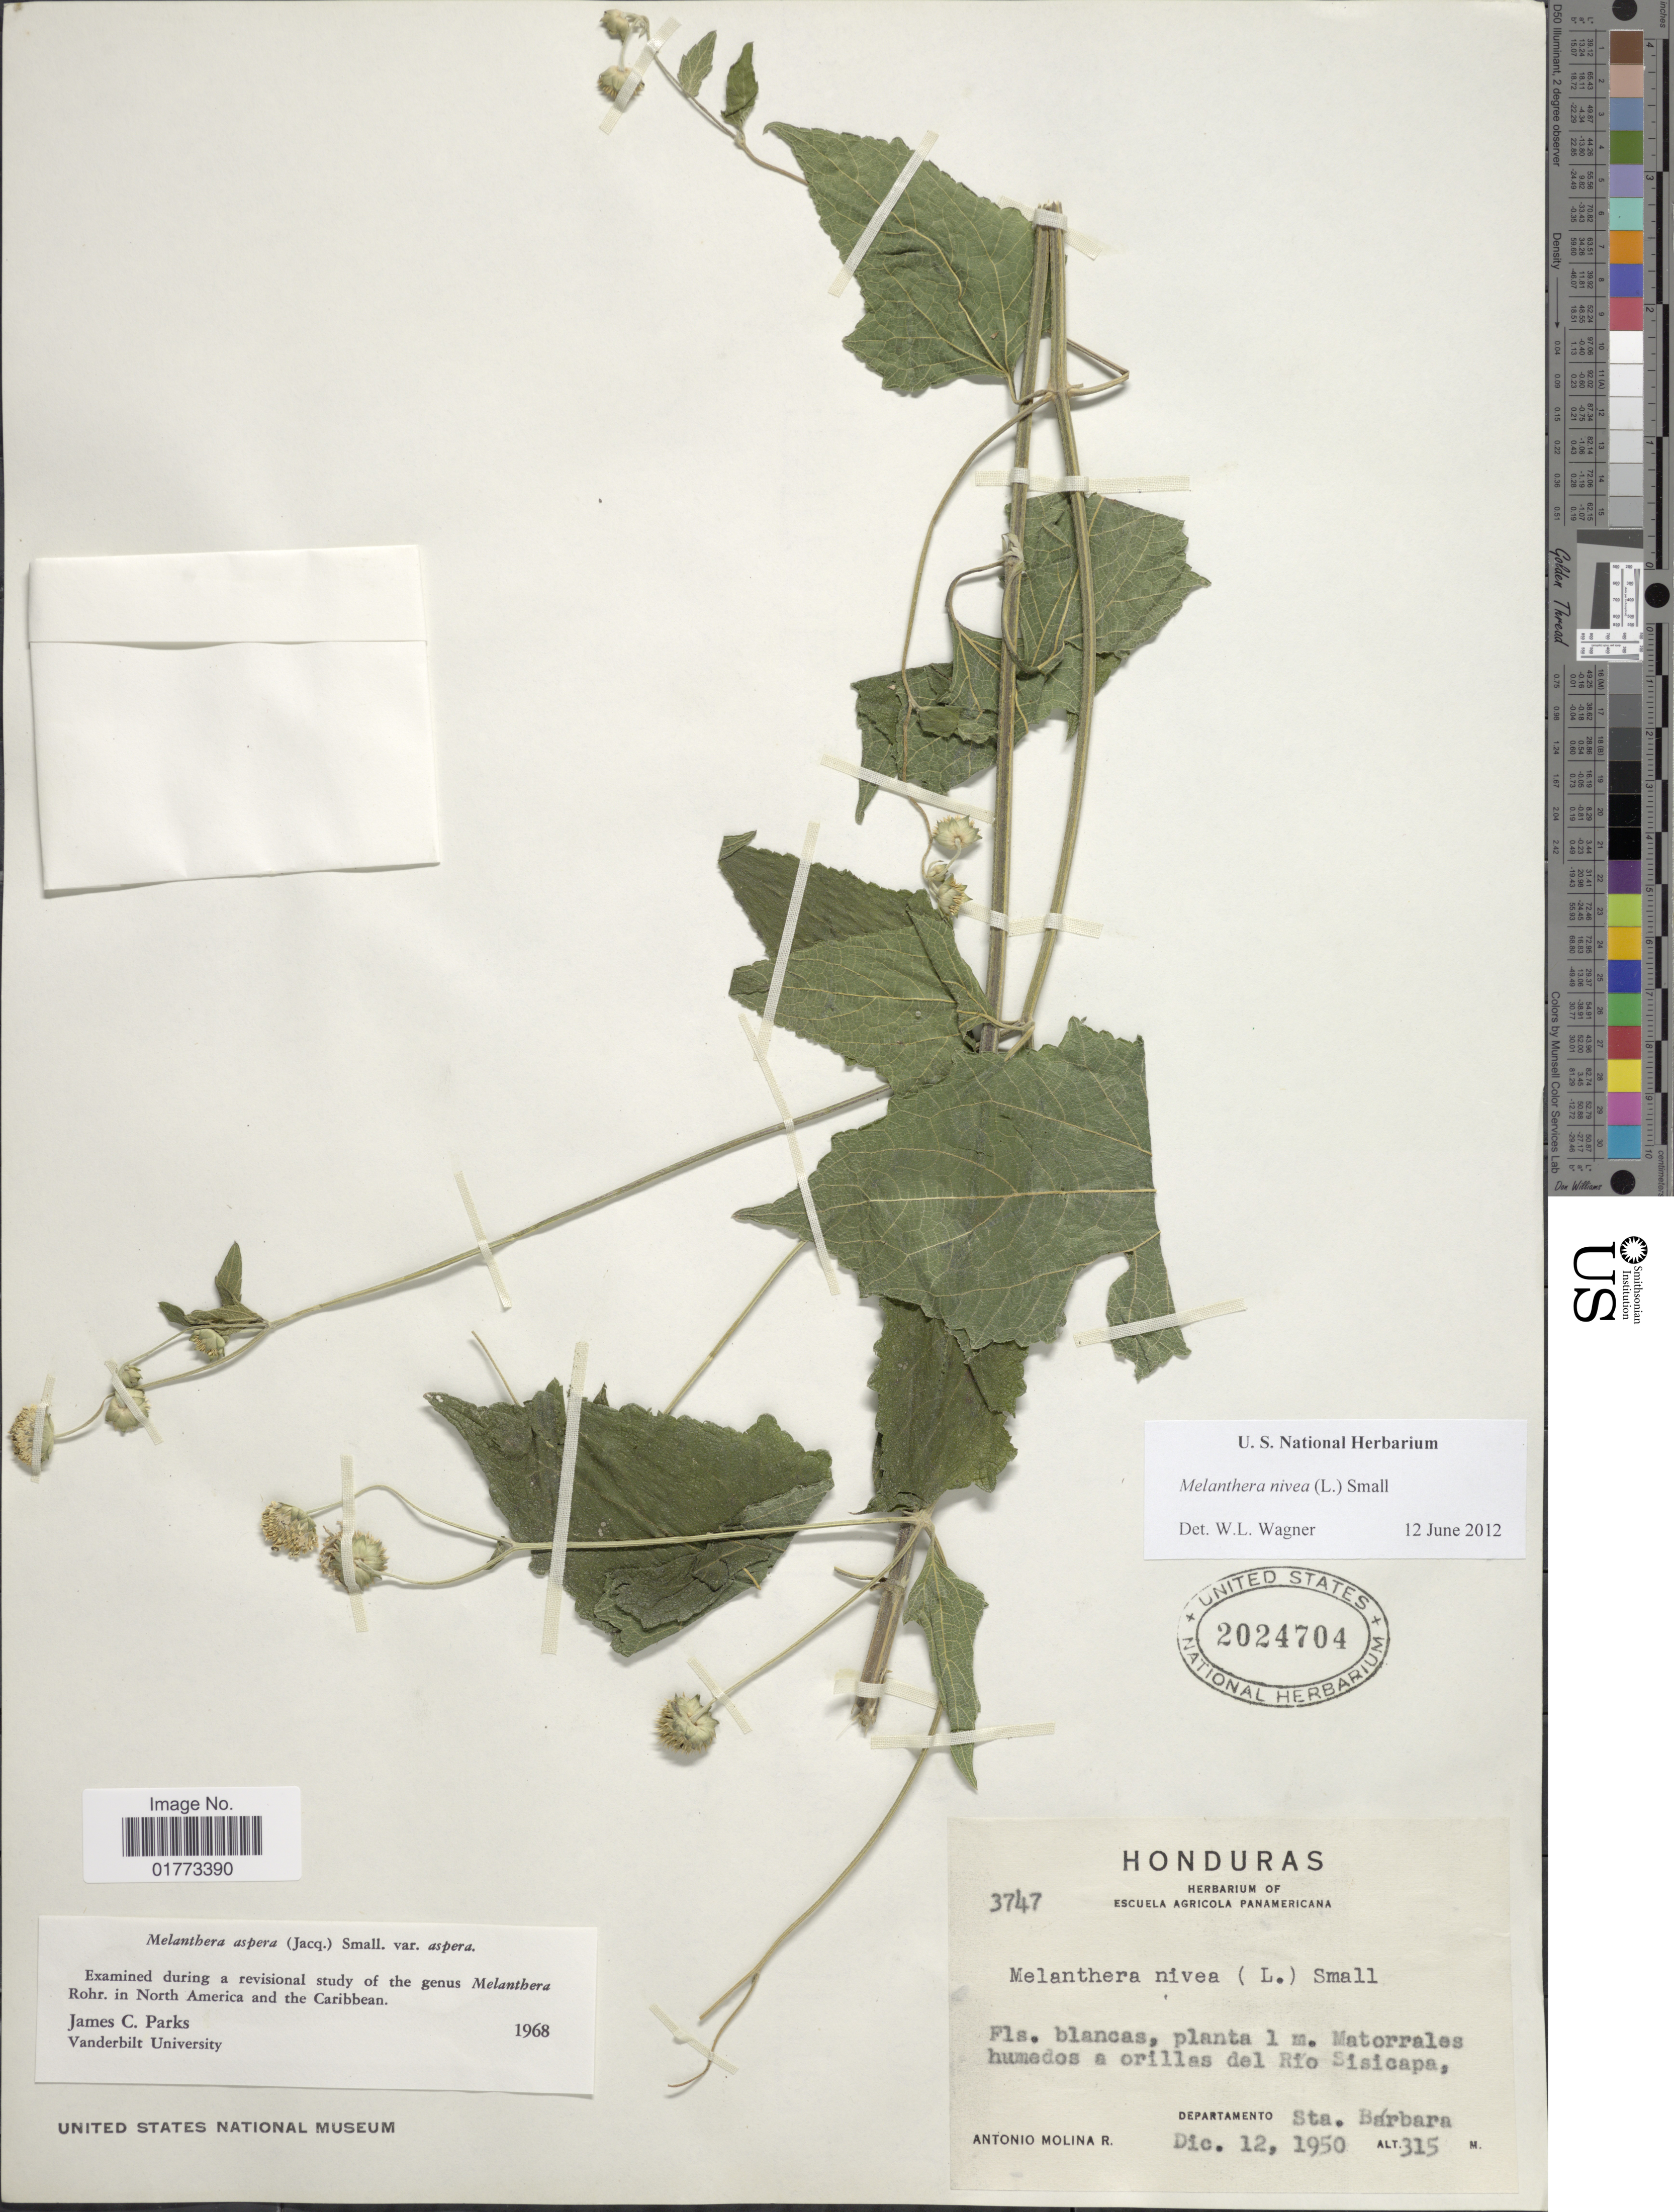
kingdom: Plantae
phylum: Tracheophyta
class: Magnoliopsida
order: Asterales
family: Asteraceae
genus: Melanthera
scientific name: Melanthera nivea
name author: (L.) Small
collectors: A. Molina R.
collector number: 3747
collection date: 1950-12-12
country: Honduras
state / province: Santa Bárbara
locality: Matorrales humedos a orillas del Río Sisicapa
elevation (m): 315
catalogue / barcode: US 2024704